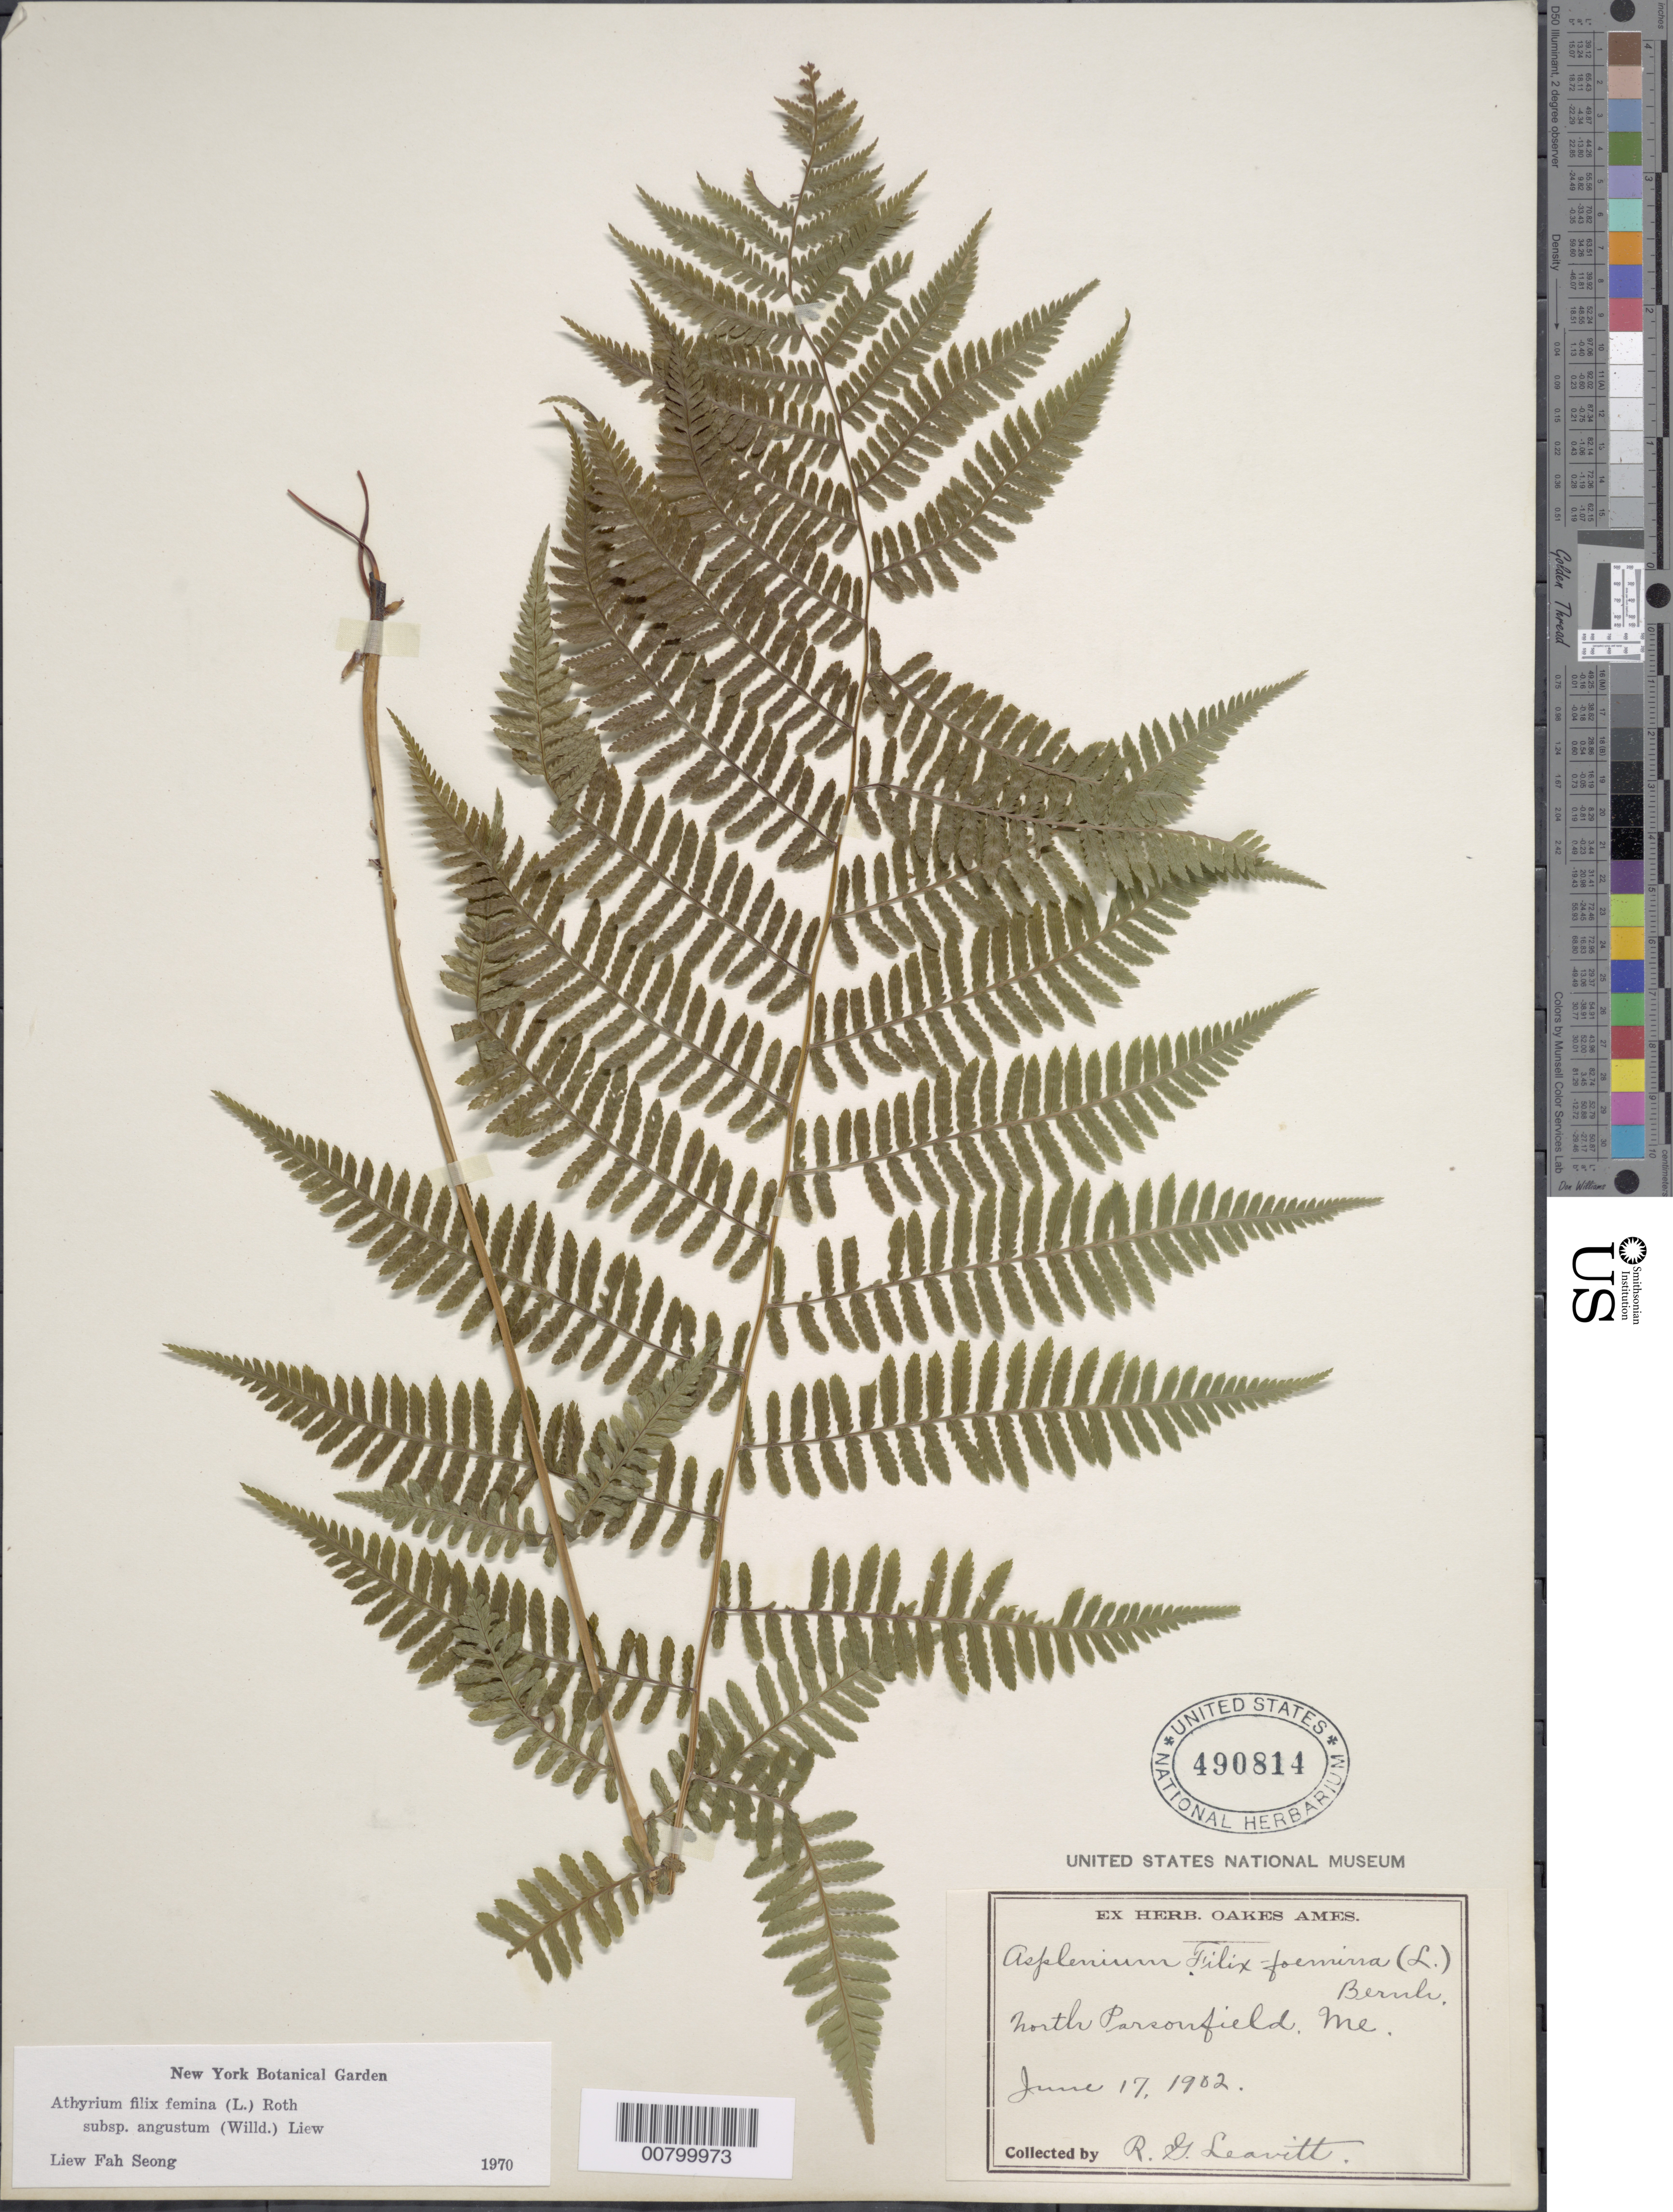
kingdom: Plantae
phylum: Tracheophyta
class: Polypodiopsida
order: Polypodiales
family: Athyriaceae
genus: Athyrium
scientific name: Athyrium filix-femina subsp. angustatum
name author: (Willd.) R.T. Clausen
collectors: R. G. Leavitt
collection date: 1902-06-17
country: United States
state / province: Maine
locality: North Parsonfield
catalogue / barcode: US 490814